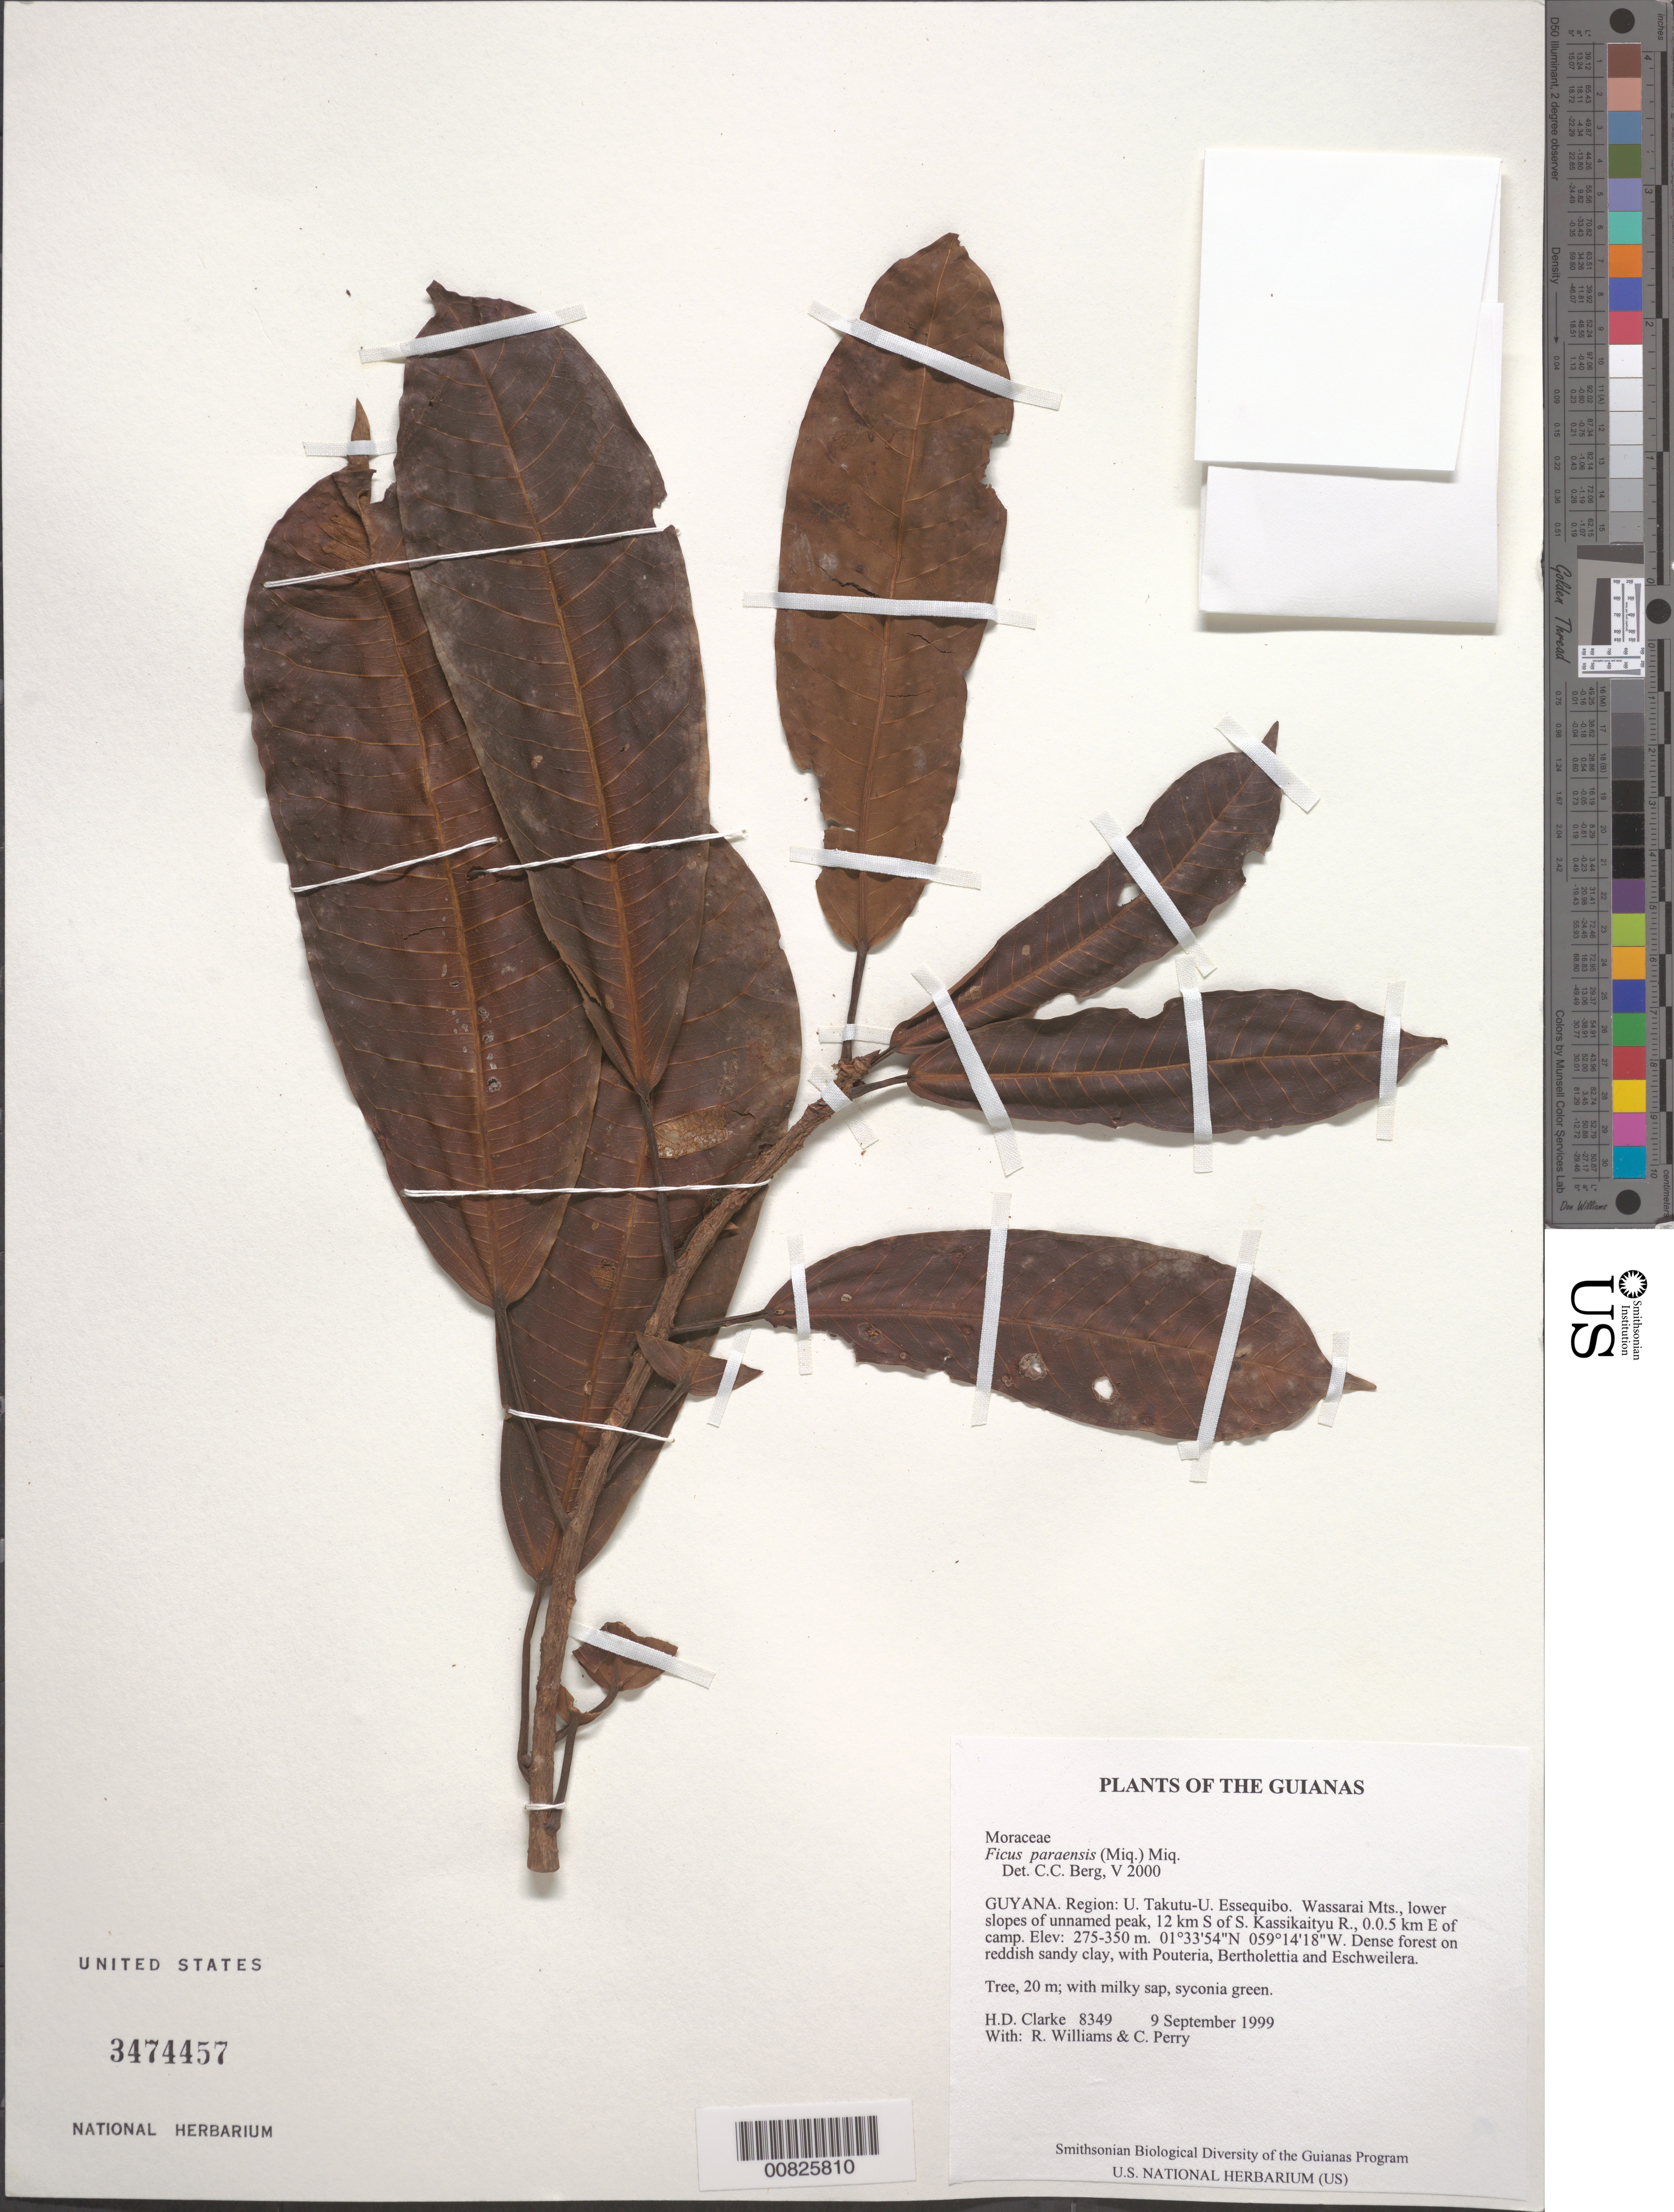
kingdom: Plantae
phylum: Tracheophyta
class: Magnoliopsida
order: Rosales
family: Moraceae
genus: Ficus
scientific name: Ficus paraensis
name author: (Miq.) Miq.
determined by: Berg, C. C.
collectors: H. D. Clarke, R. Williams & C. Perry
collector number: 8349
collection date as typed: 9 September 1999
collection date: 1999-09-09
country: Guyana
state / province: U. Takutu-U. Essequibo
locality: Wassarai Mts., lower slopes of unnamed peak, 12 km S of S. Kassikaityu R., 0.0.5 km E of camp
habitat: Dense forest on reddish sandy clay, with Pouteria, Bertholettia and Eschweilera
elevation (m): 275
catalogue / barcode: US 3474457